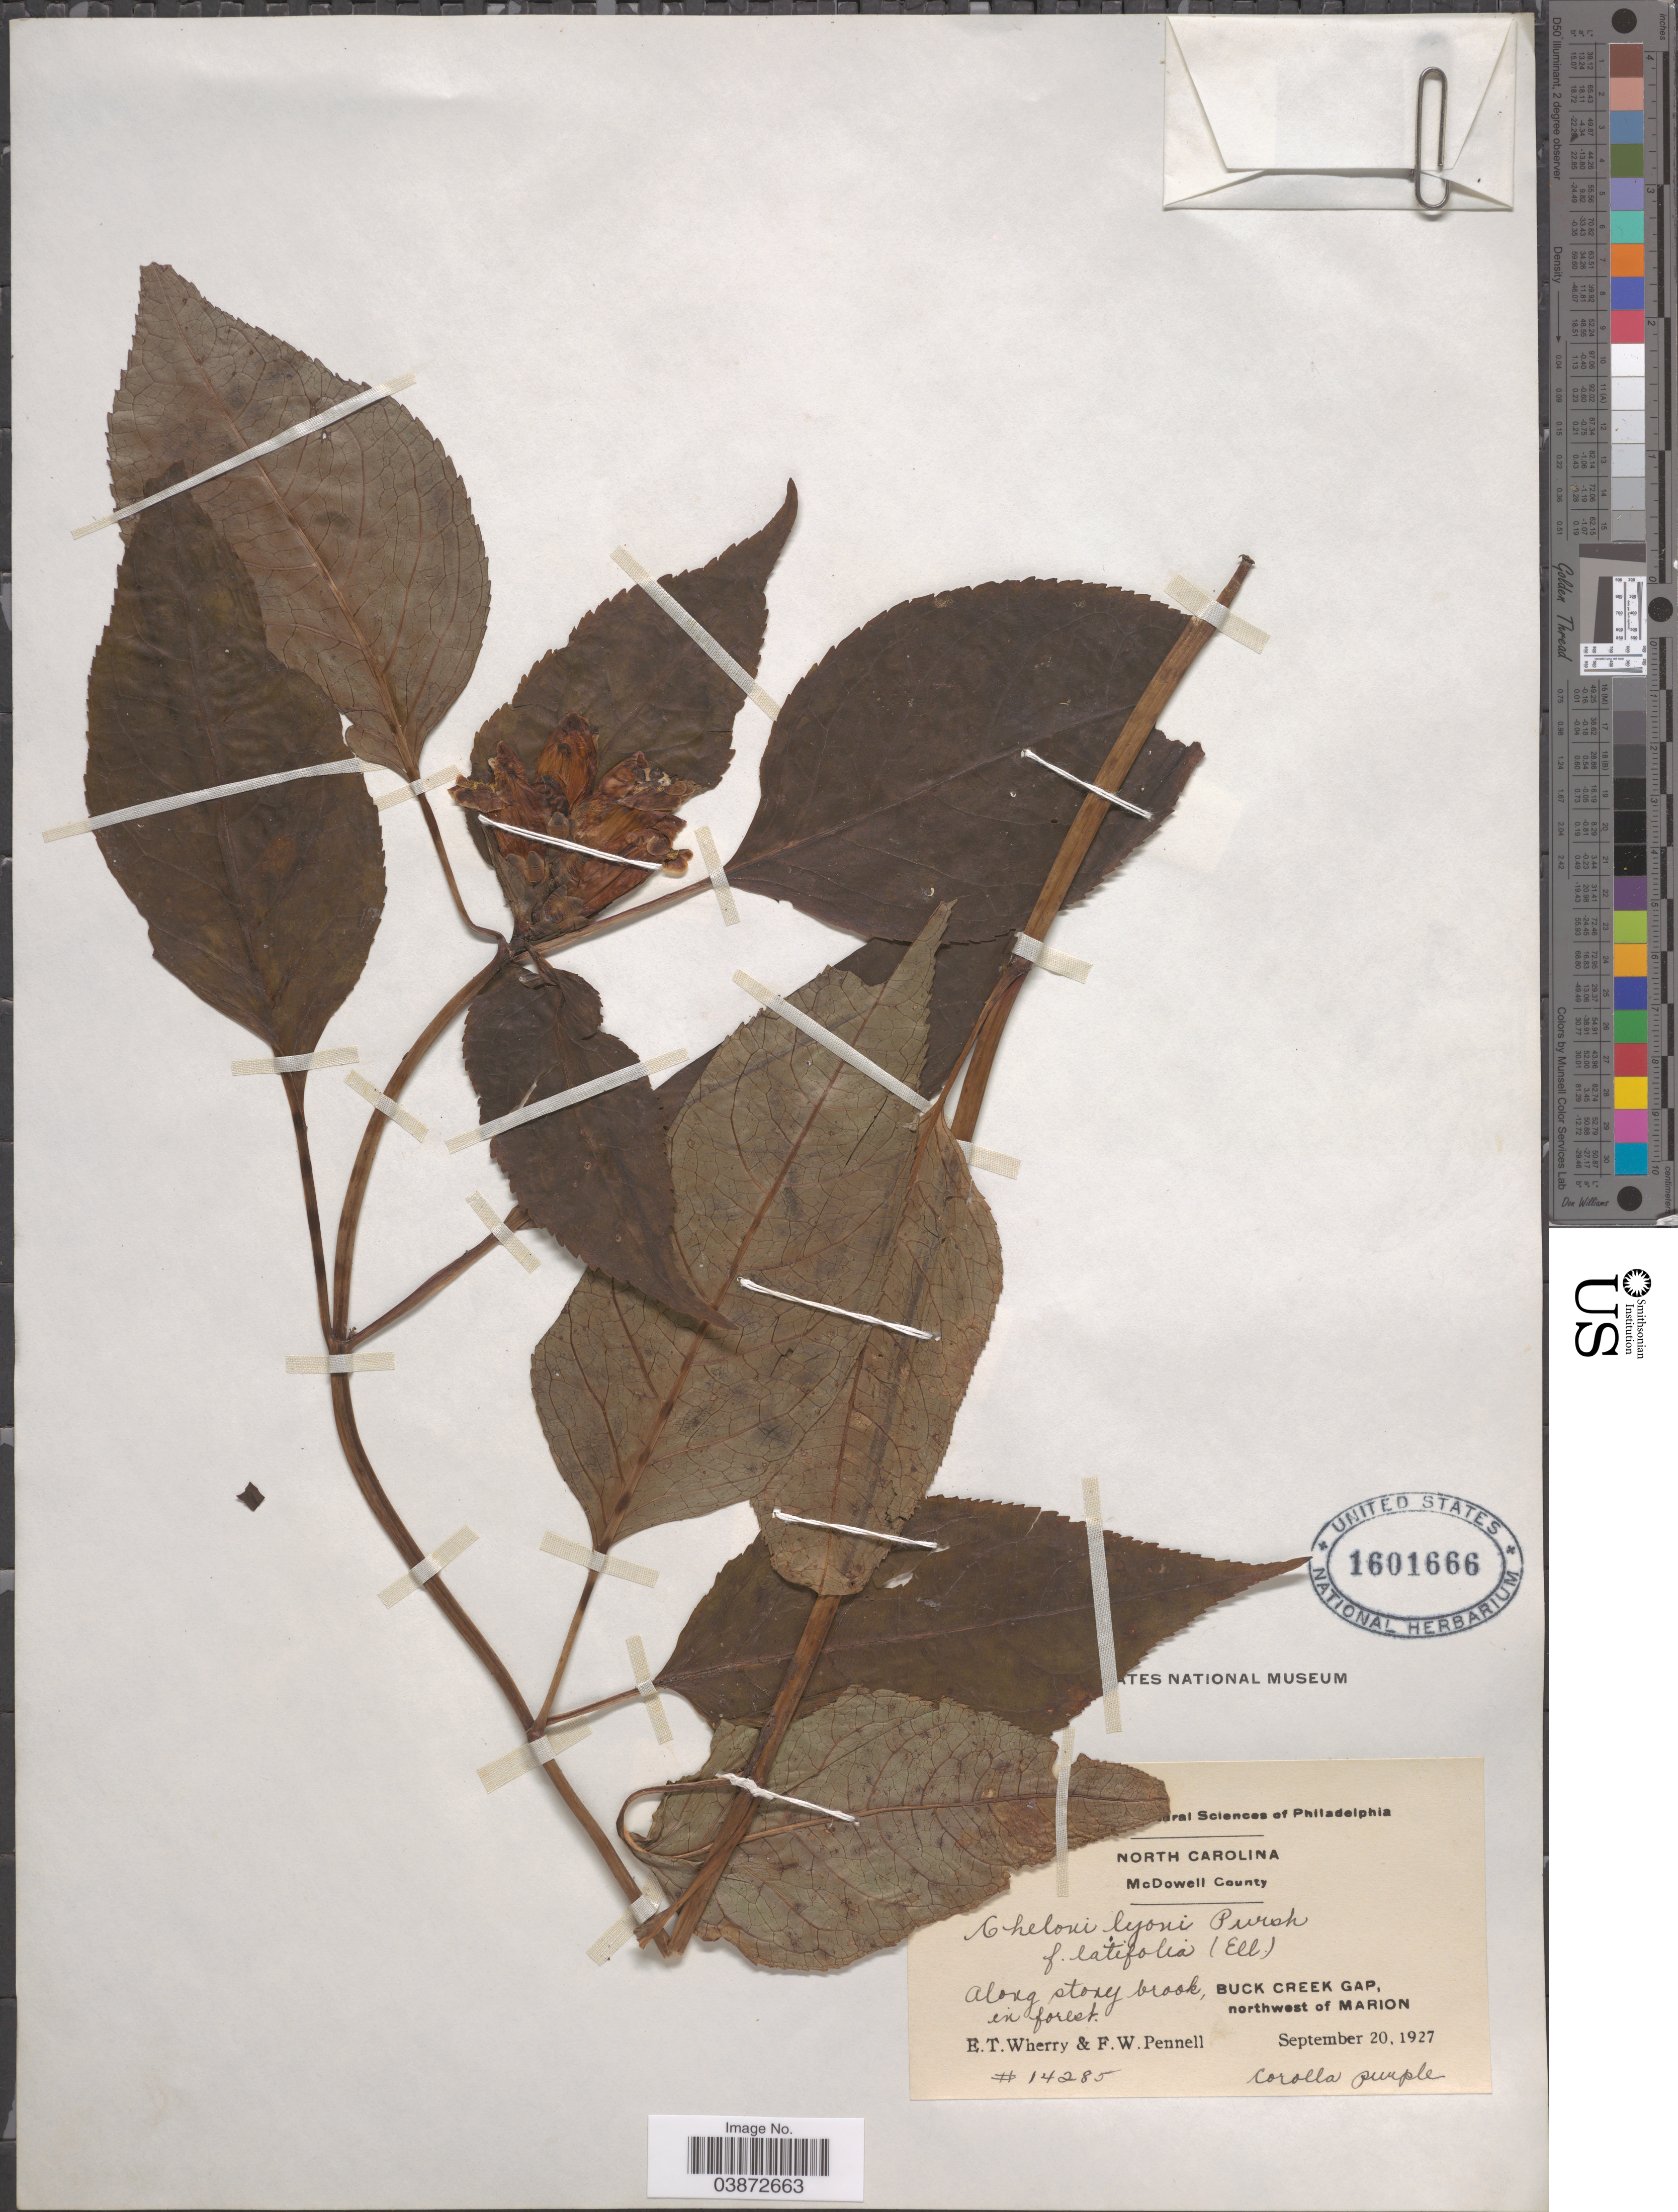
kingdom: Plantae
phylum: Tracheophyta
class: Magnoliopsida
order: Lamiales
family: Plantaginaceae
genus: Chelone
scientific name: Chelone lyonii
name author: Pursh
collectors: E. T. Wherry & F. W. Pennell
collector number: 14285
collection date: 1927-09-20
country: United States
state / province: North Carolina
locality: McDowell County. Buck Creek Gap, northwest of Marion.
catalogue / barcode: US 1601666